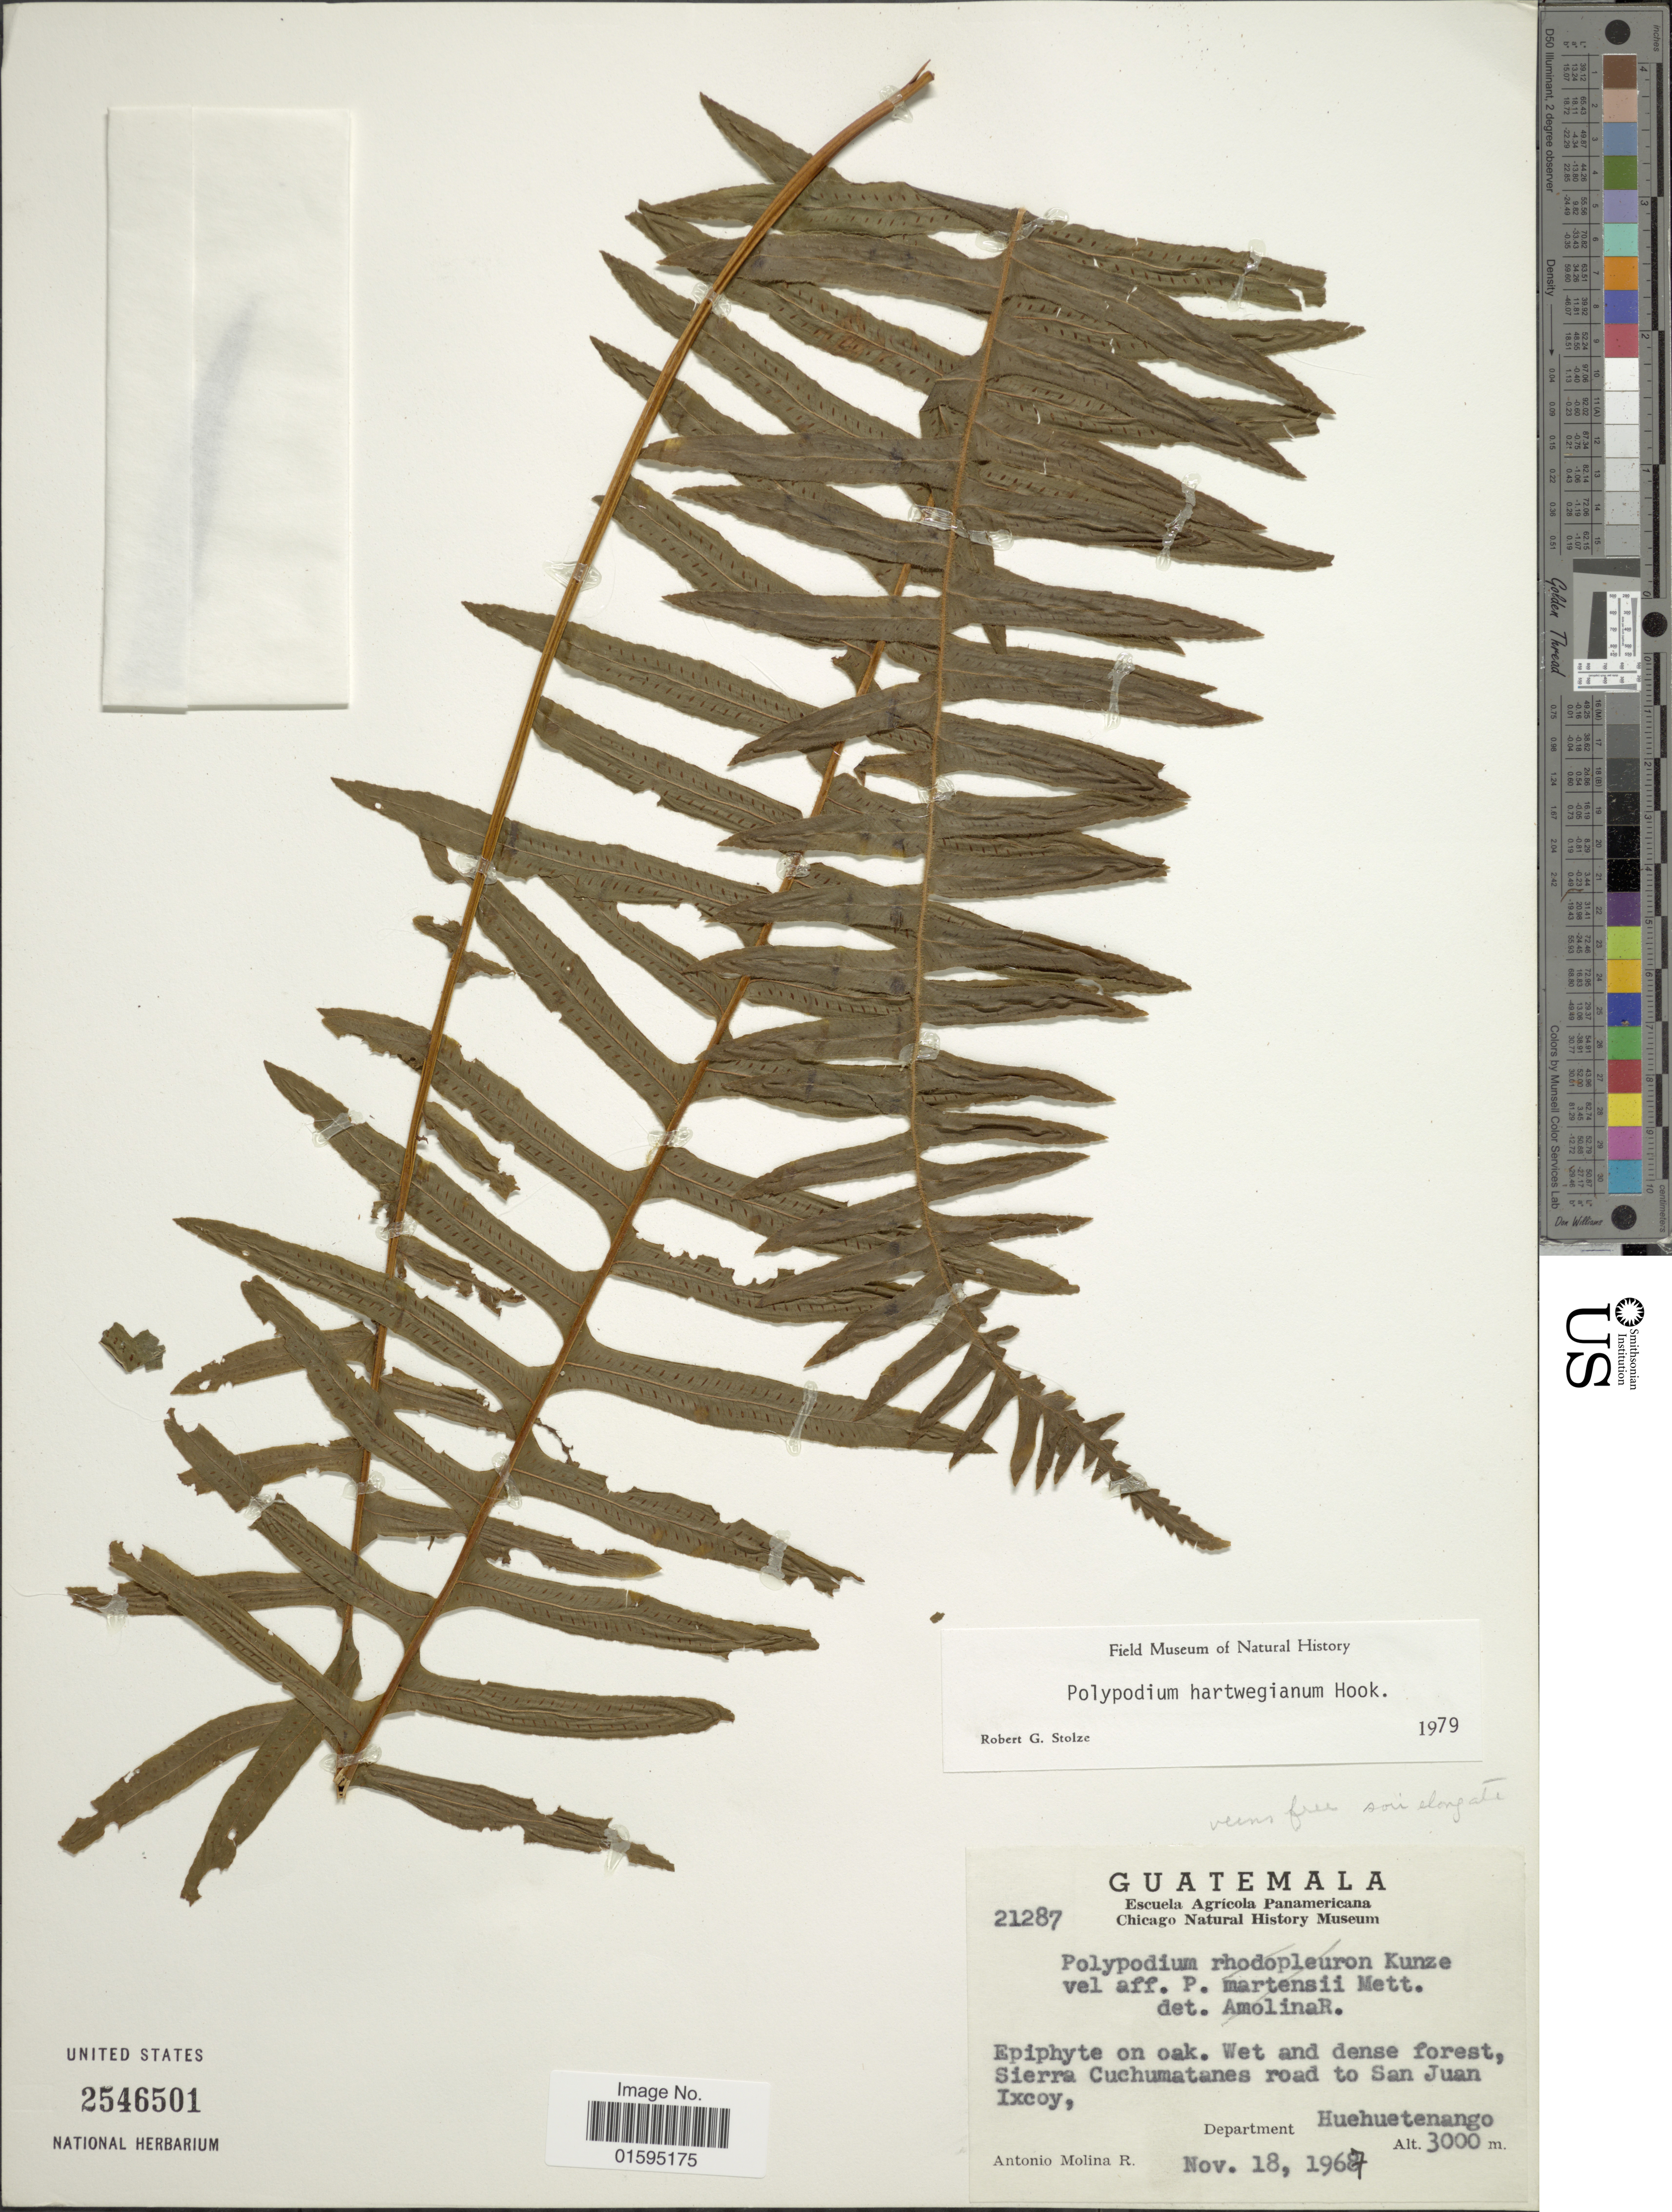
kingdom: Plantae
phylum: Tracheophyta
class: Polypodiopsida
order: Polypodiales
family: Polypodiaceae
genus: Polypodium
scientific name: Polypodium hartwegianum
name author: Hook.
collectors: A. Molina R.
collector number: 21287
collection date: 1967-11-18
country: Guatemala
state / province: Huehuetenango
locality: Wet and dense forest, Sierra Cuchumatanes road to San Juan Ixcoy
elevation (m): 3000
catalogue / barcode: US 2546501